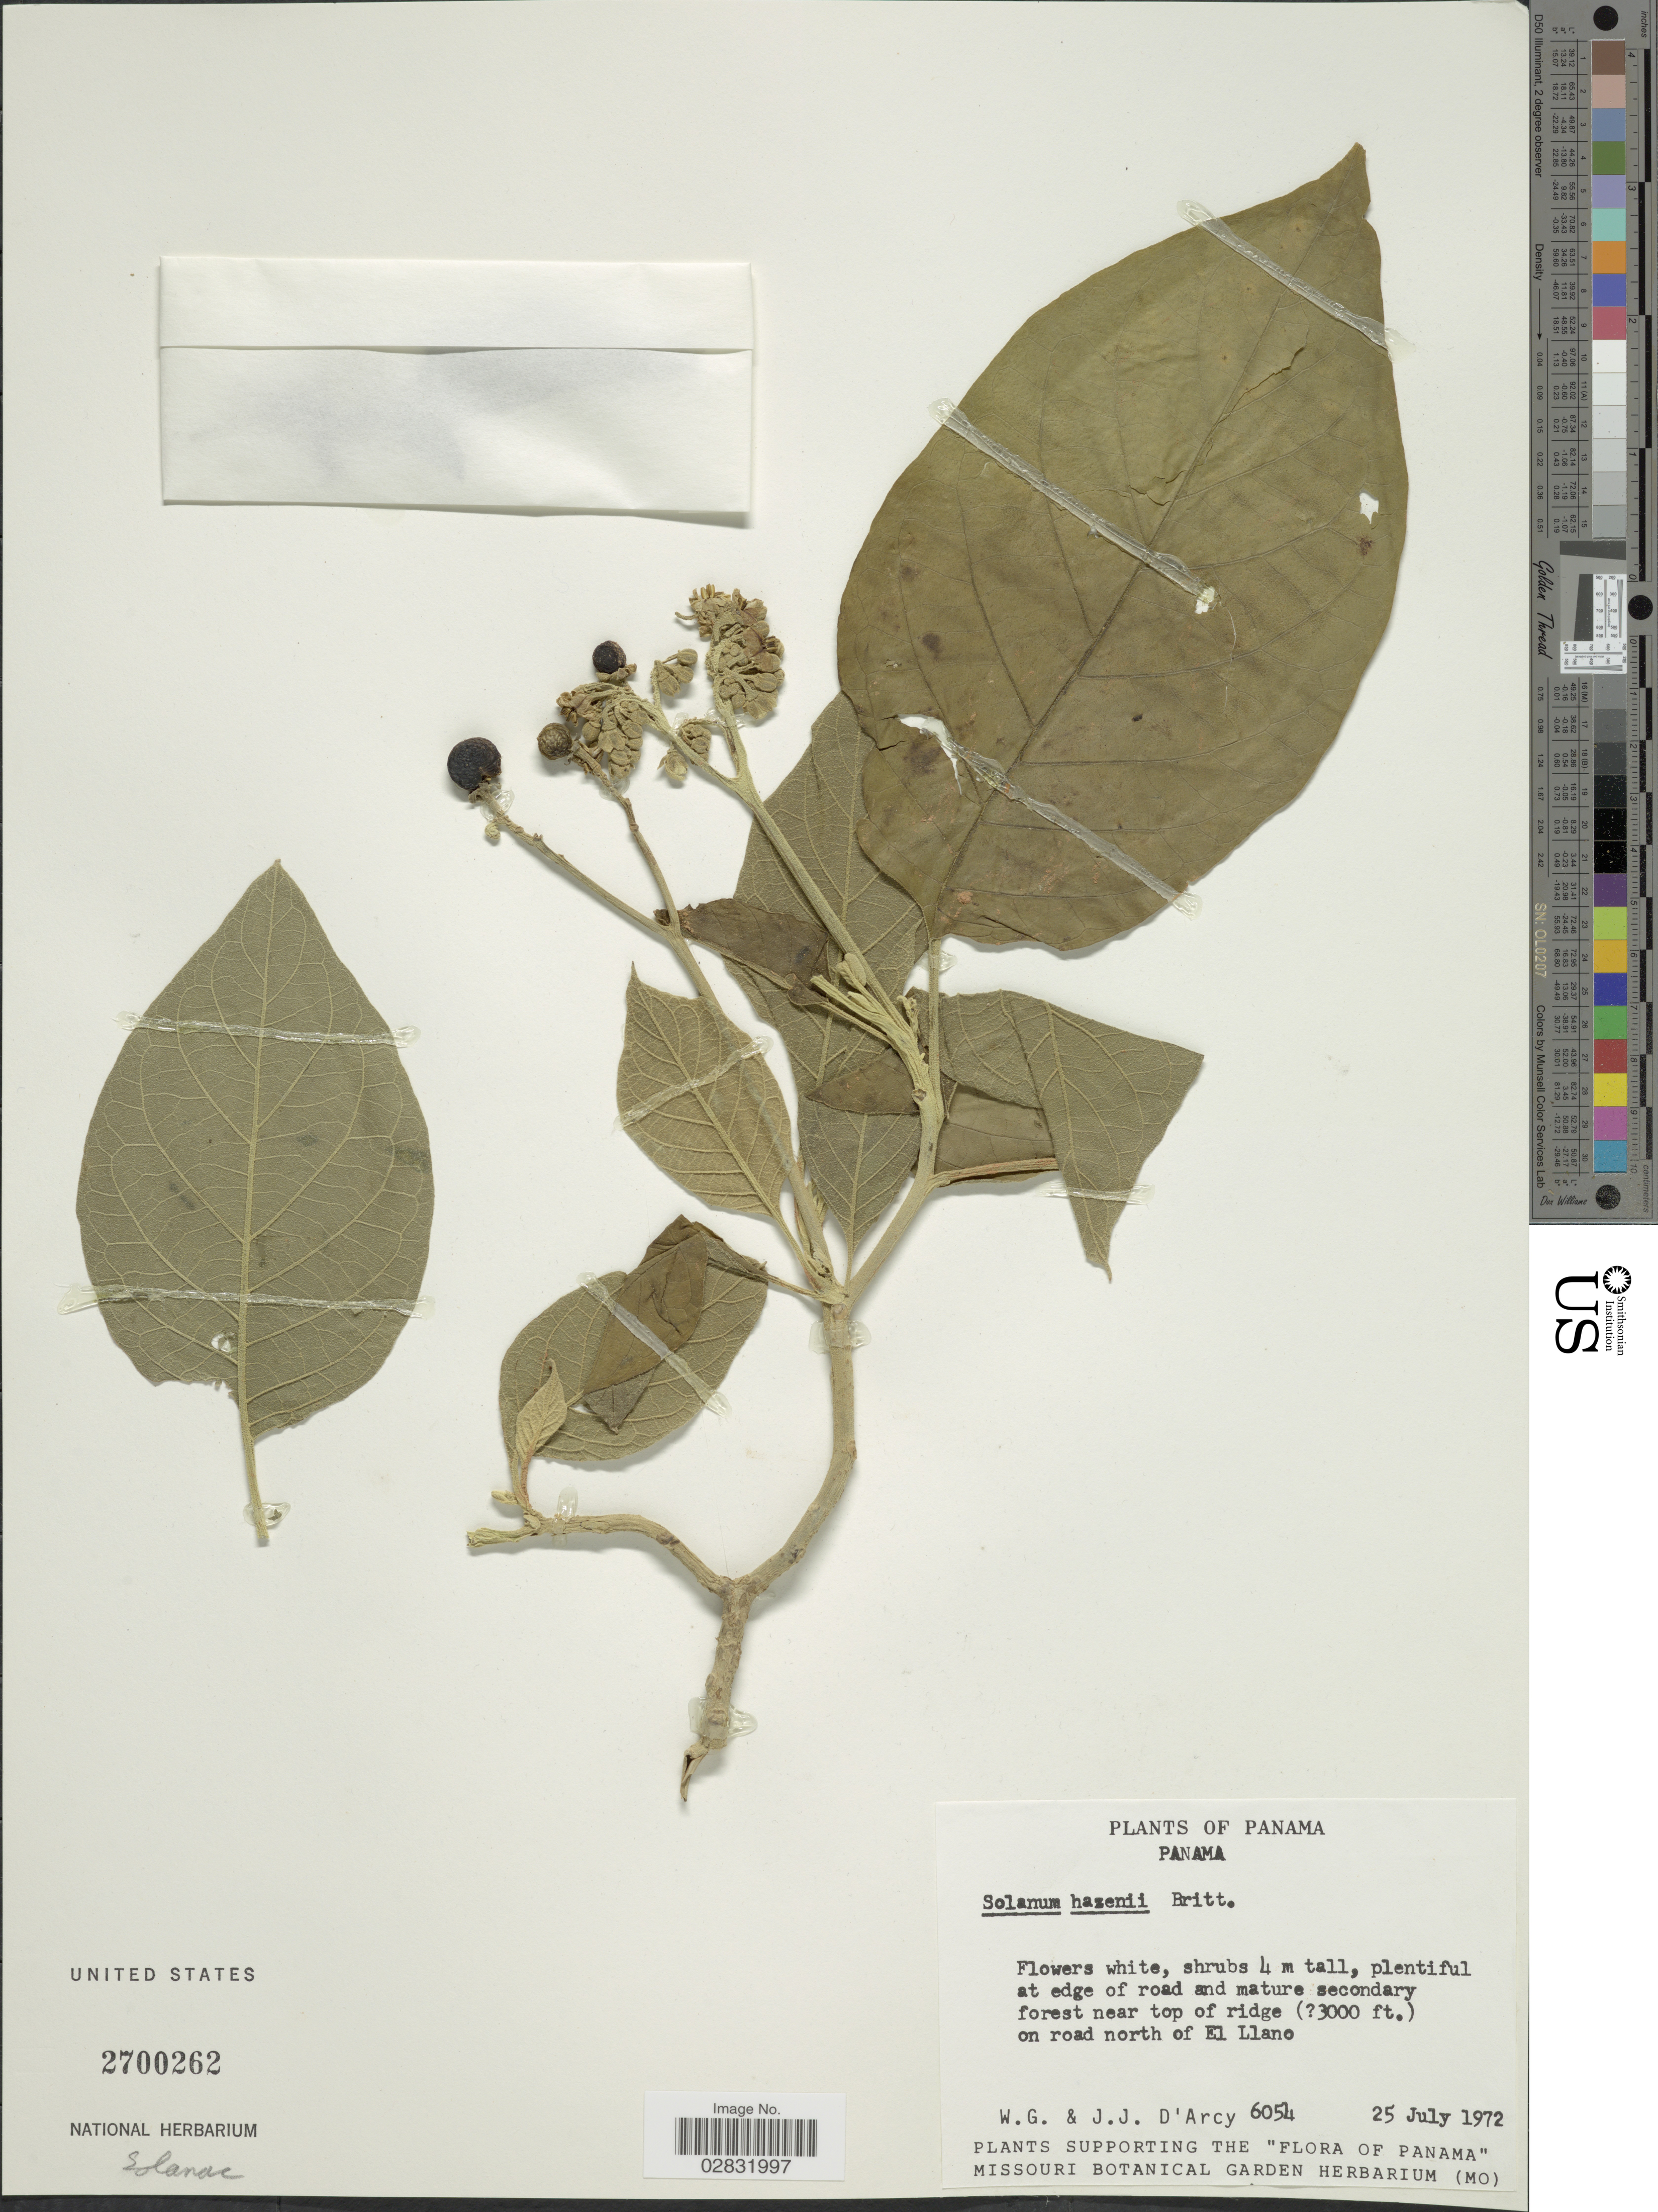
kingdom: Plantae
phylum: Tracheophyta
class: Magnoliopsida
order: Solanales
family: Solanaceae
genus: Solanum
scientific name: Solanum hazenii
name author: Britton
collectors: W. G. D'Arcy & J. J. D'Arcy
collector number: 6054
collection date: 1972-07-25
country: Panama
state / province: Panamá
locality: Plentiful at edge of road and mature secondary forest near top of ridge on road north of El Llano.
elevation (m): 914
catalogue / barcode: US 2700262